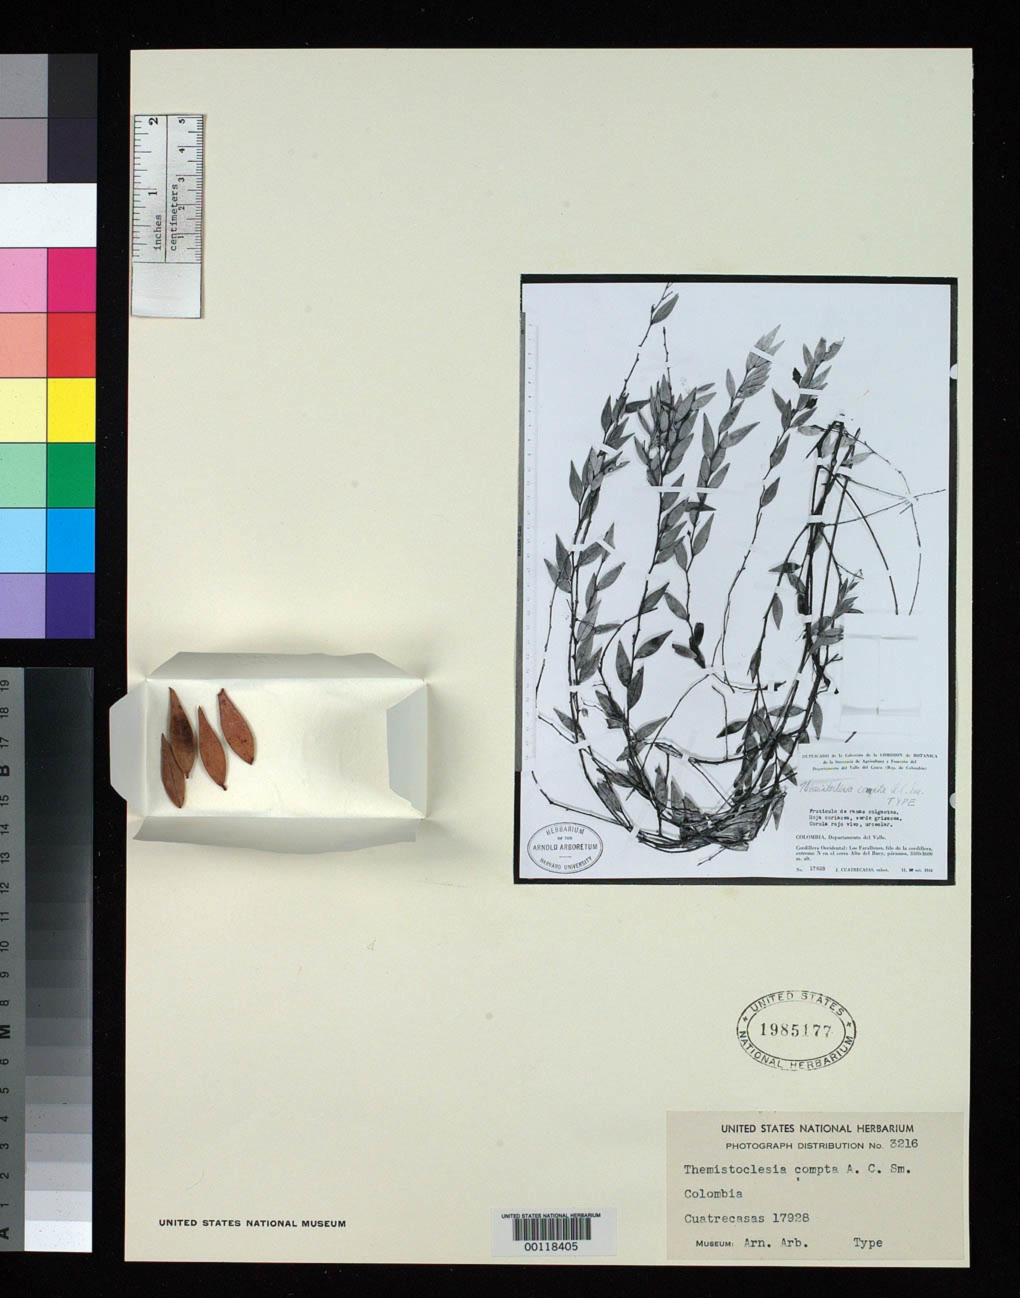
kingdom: Plantae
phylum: Tracheophyta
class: Magnoliopsida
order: Ericales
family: Ericaceae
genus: Themistoclesia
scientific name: Themistoclesia compta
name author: A.C. Sm.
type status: Isotype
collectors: J. Cuatrecasas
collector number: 17928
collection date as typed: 11 Oct 1944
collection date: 1944-10-11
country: Colombia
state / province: Valle del Cauca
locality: Los Farallones, northeastern extreme of Alto del Buey, western Cordillera.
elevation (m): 3500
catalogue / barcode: US 1985177